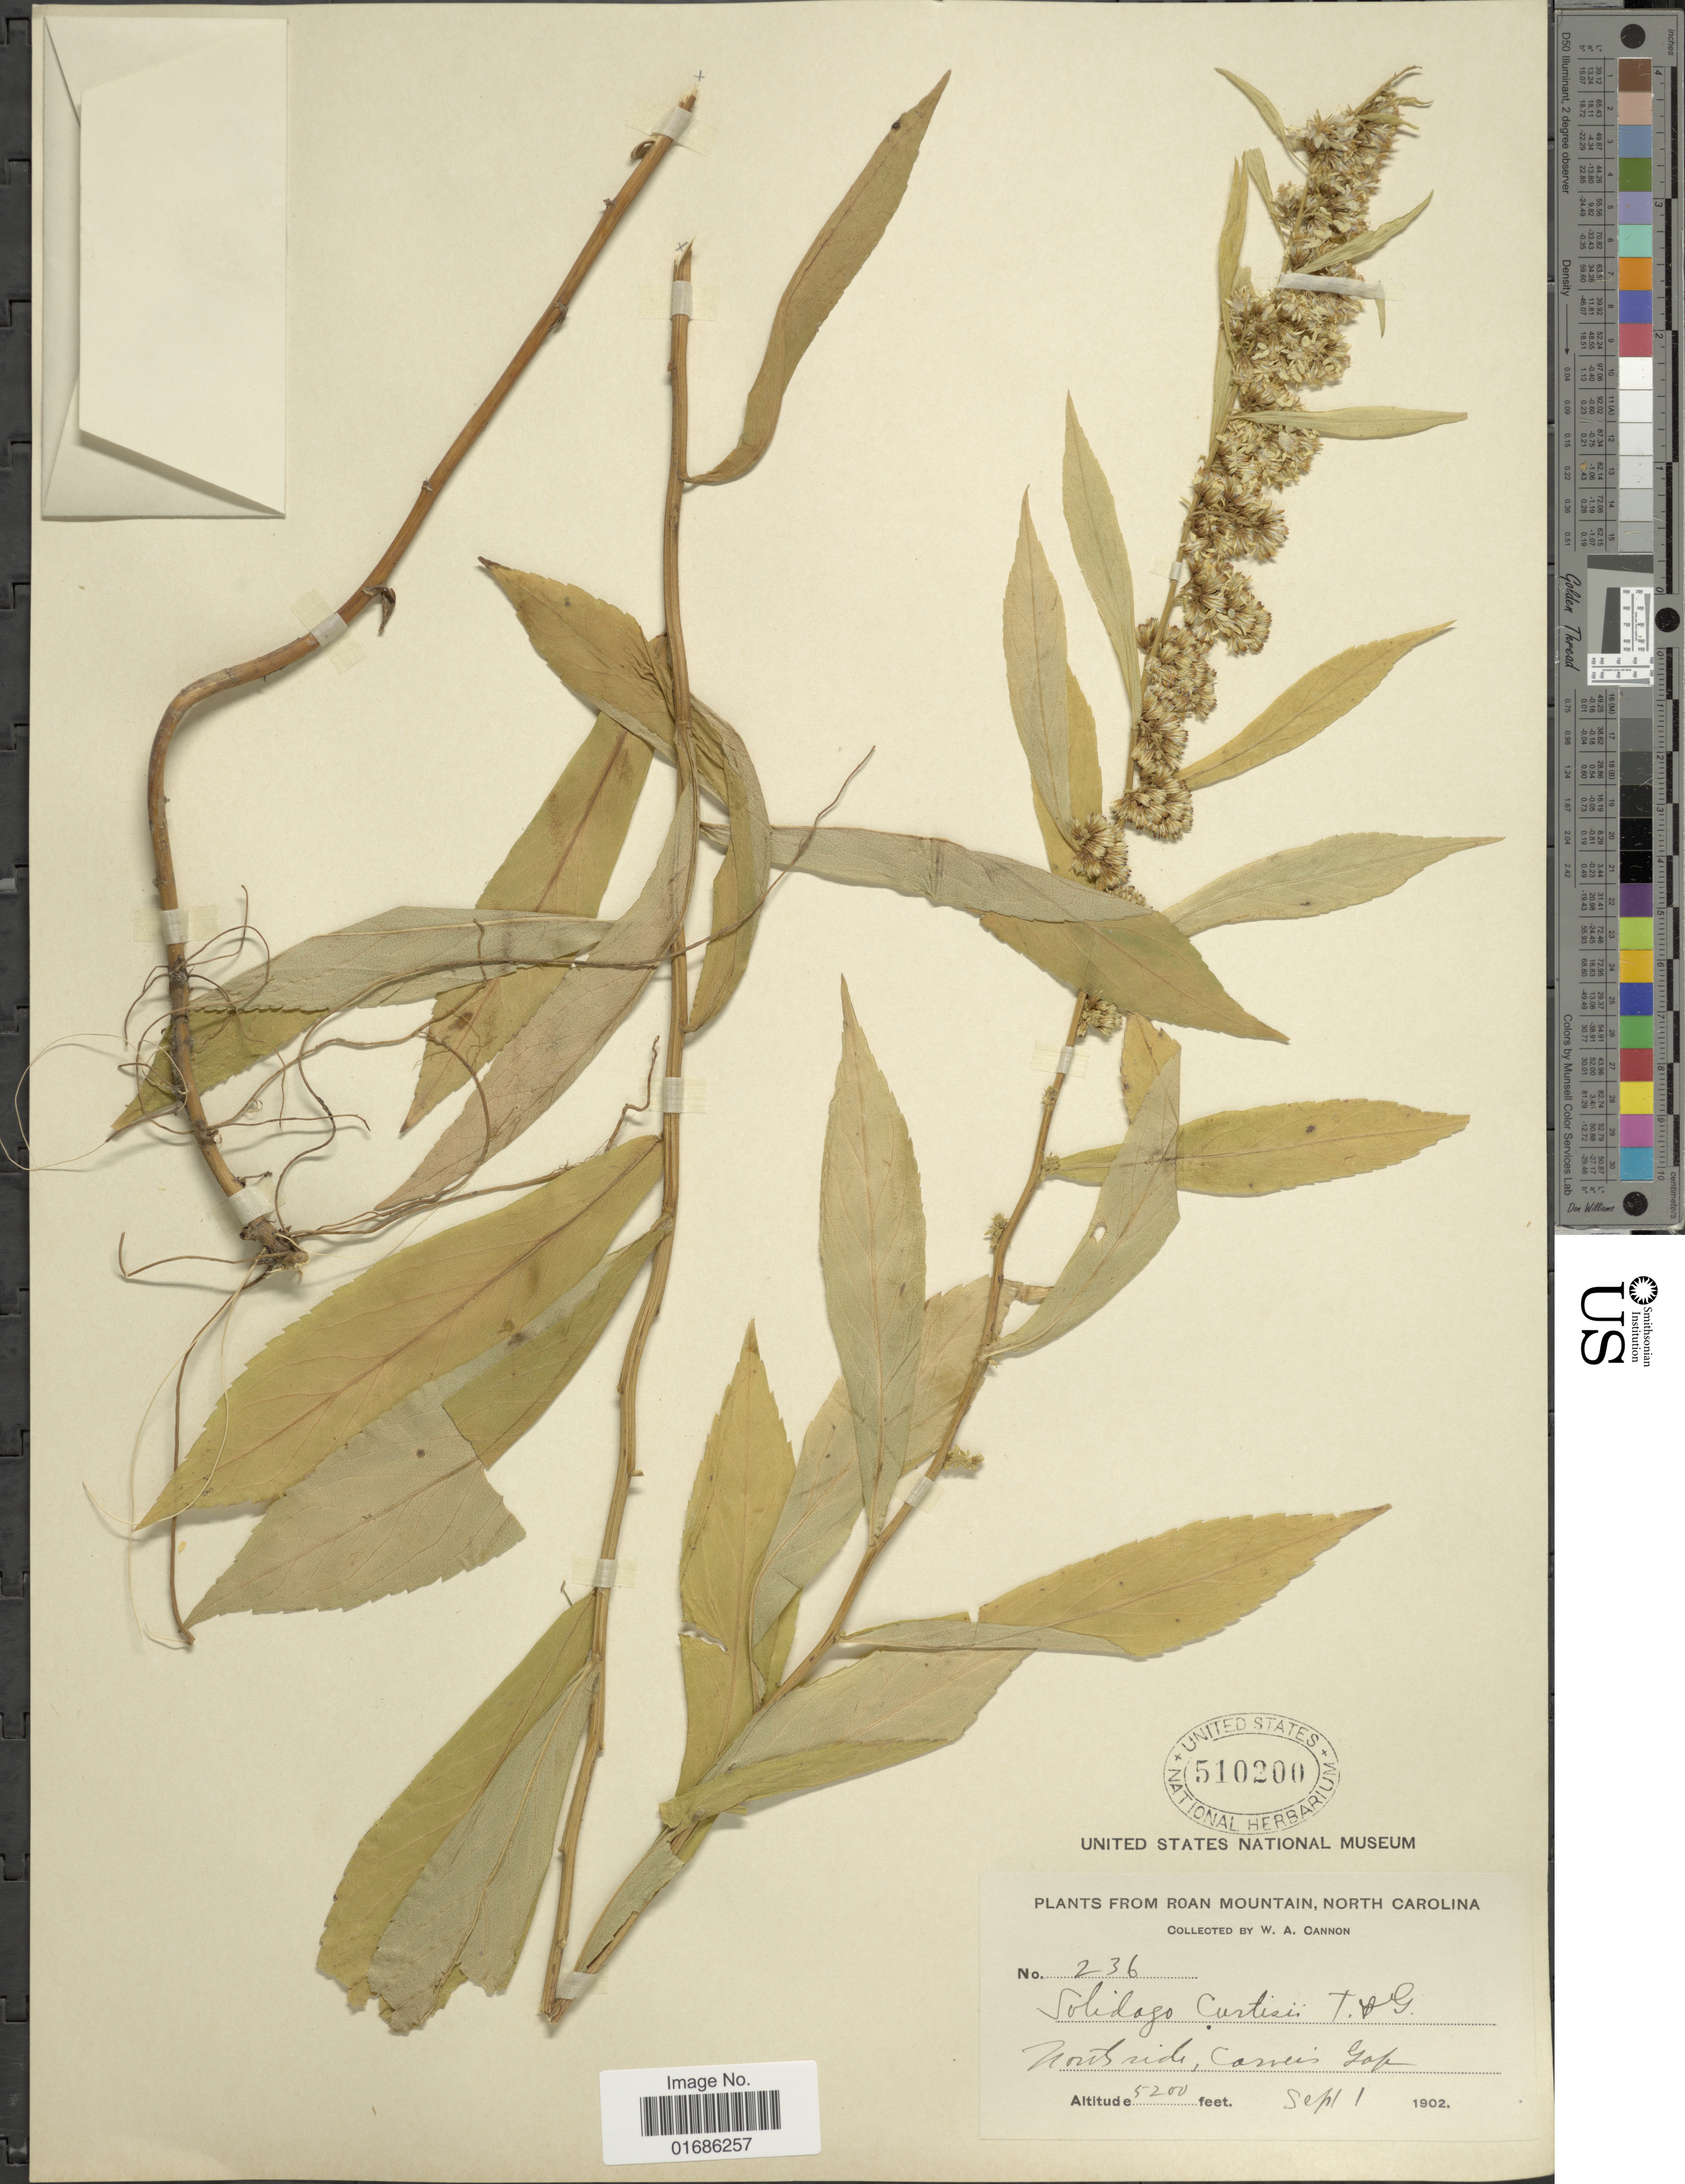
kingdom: Plantae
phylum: Tracheophyta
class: Magnoliopsida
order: Asterales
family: Asteraceae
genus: Solidago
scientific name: Solidago curtisii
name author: Torr. & A. Gray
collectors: W. Cannon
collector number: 236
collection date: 1902-09-01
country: United States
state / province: North Carolina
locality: Roan Mountain, Mont side, Carvers Gap.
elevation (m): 1585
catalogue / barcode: US 510200